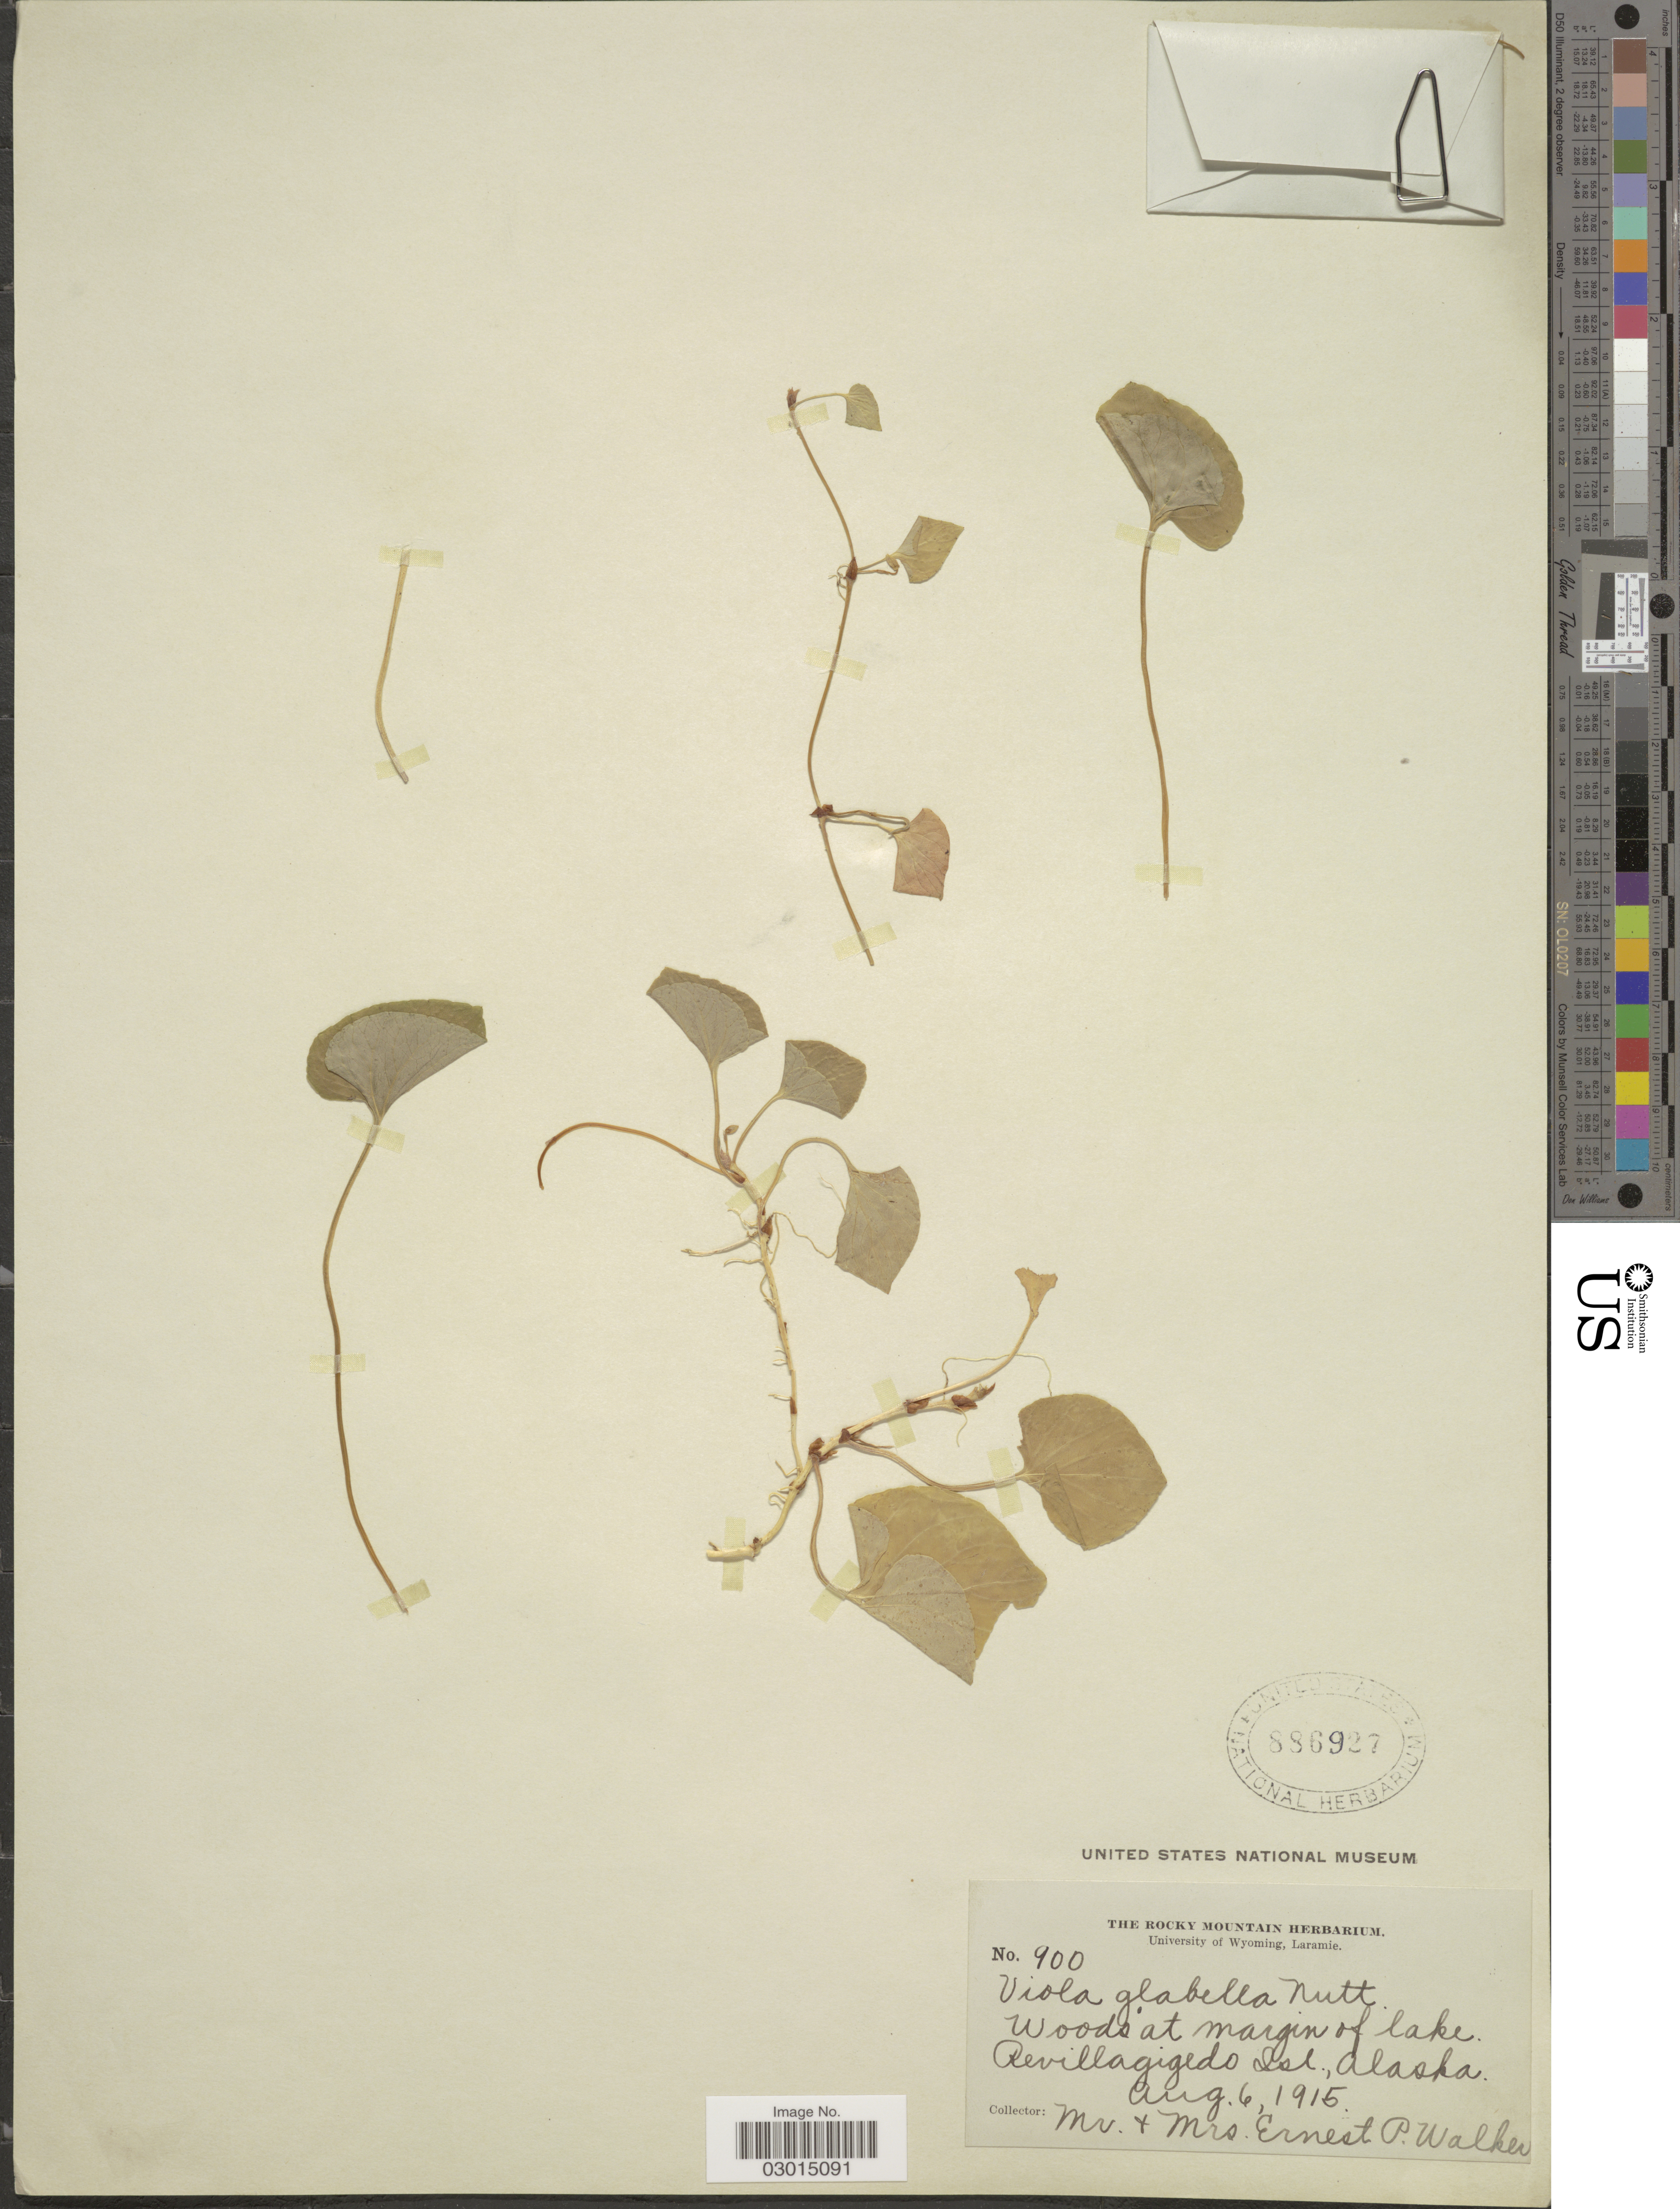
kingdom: Plantae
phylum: Tracheophyta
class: Magnoliopsida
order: Malpighiales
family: Violaceae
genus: Viola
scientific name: Viola glabella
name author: Nutt.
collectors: E. P. Walker & E. Walker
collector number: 900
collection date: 1915-08-06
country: United States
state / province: Alaska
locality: Woods at margin of lake. Revillagigedo Isl., Alaska.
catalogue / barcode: US 886927